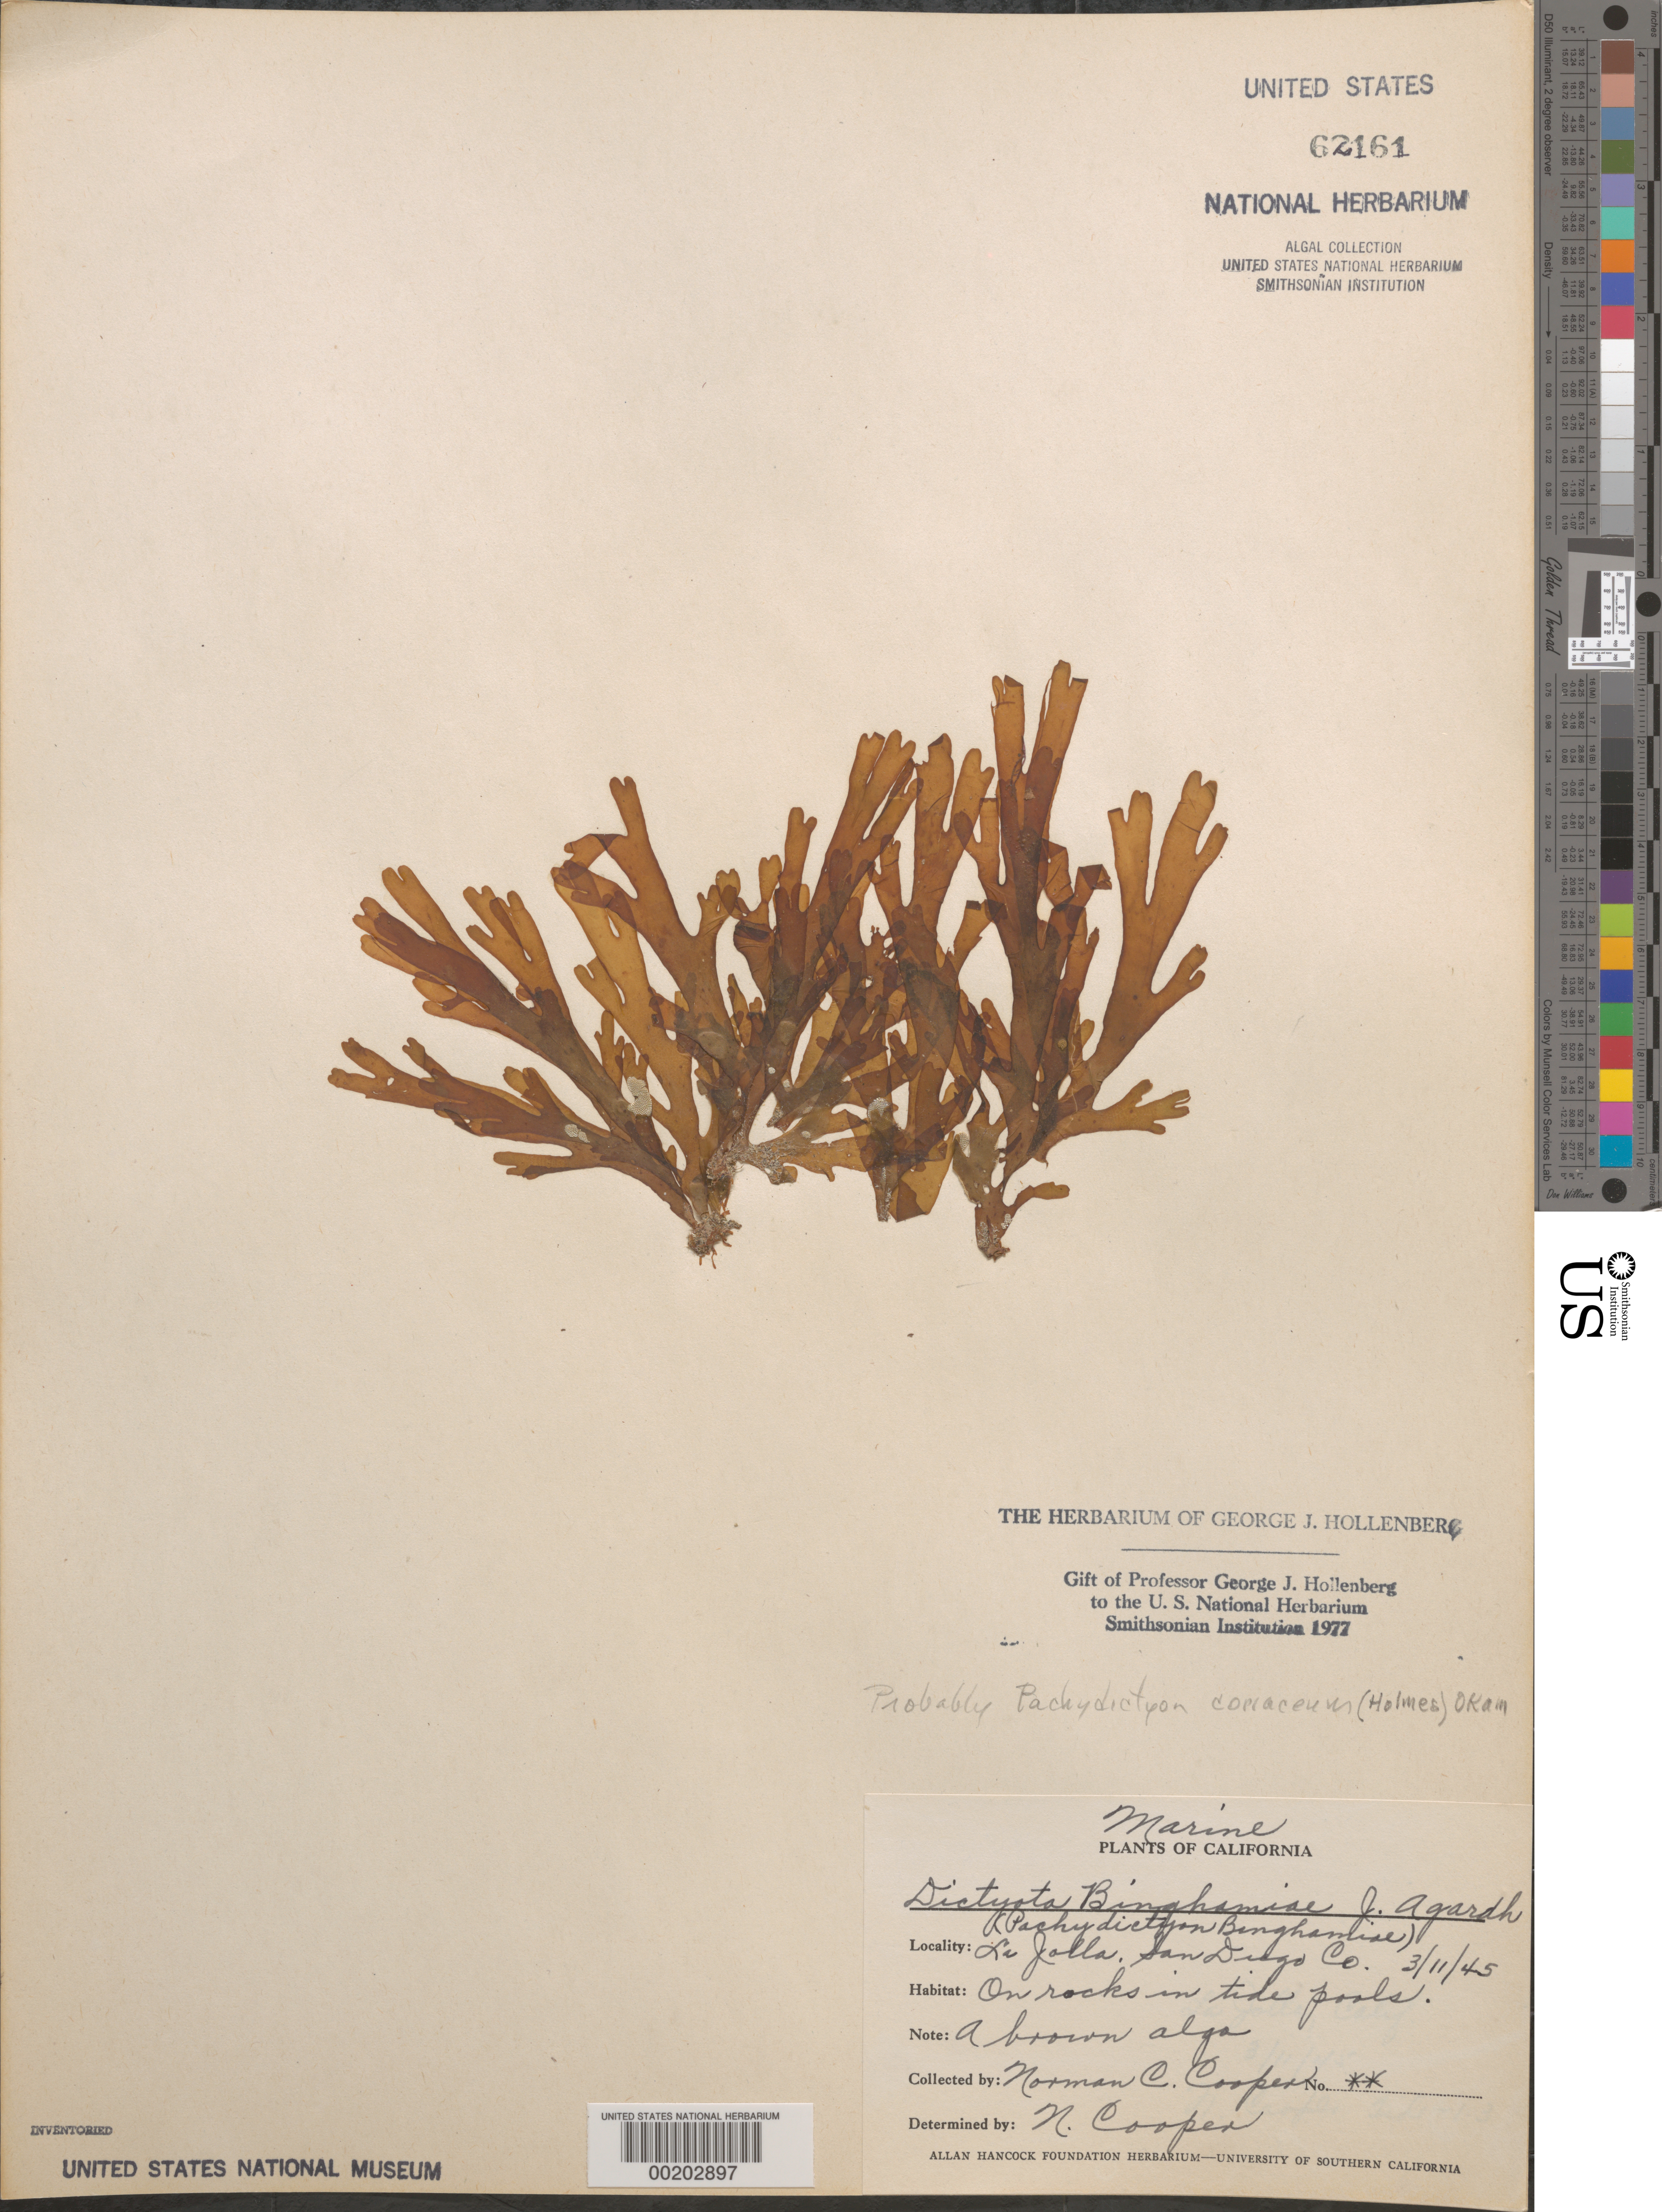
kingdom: Chromista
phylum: Ochrophyta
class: Phaeophyceae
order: Dictyotales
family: Dictyotaceae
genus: Pachydictyon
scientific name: Pachydictyon coriaceum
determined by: Hollenberg, George J.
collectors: N. Cooper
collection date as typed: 11 Mar 1945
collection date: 1945-03-11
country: United States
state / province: California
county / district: San Diego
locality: La Jolla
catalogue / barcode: US 62161